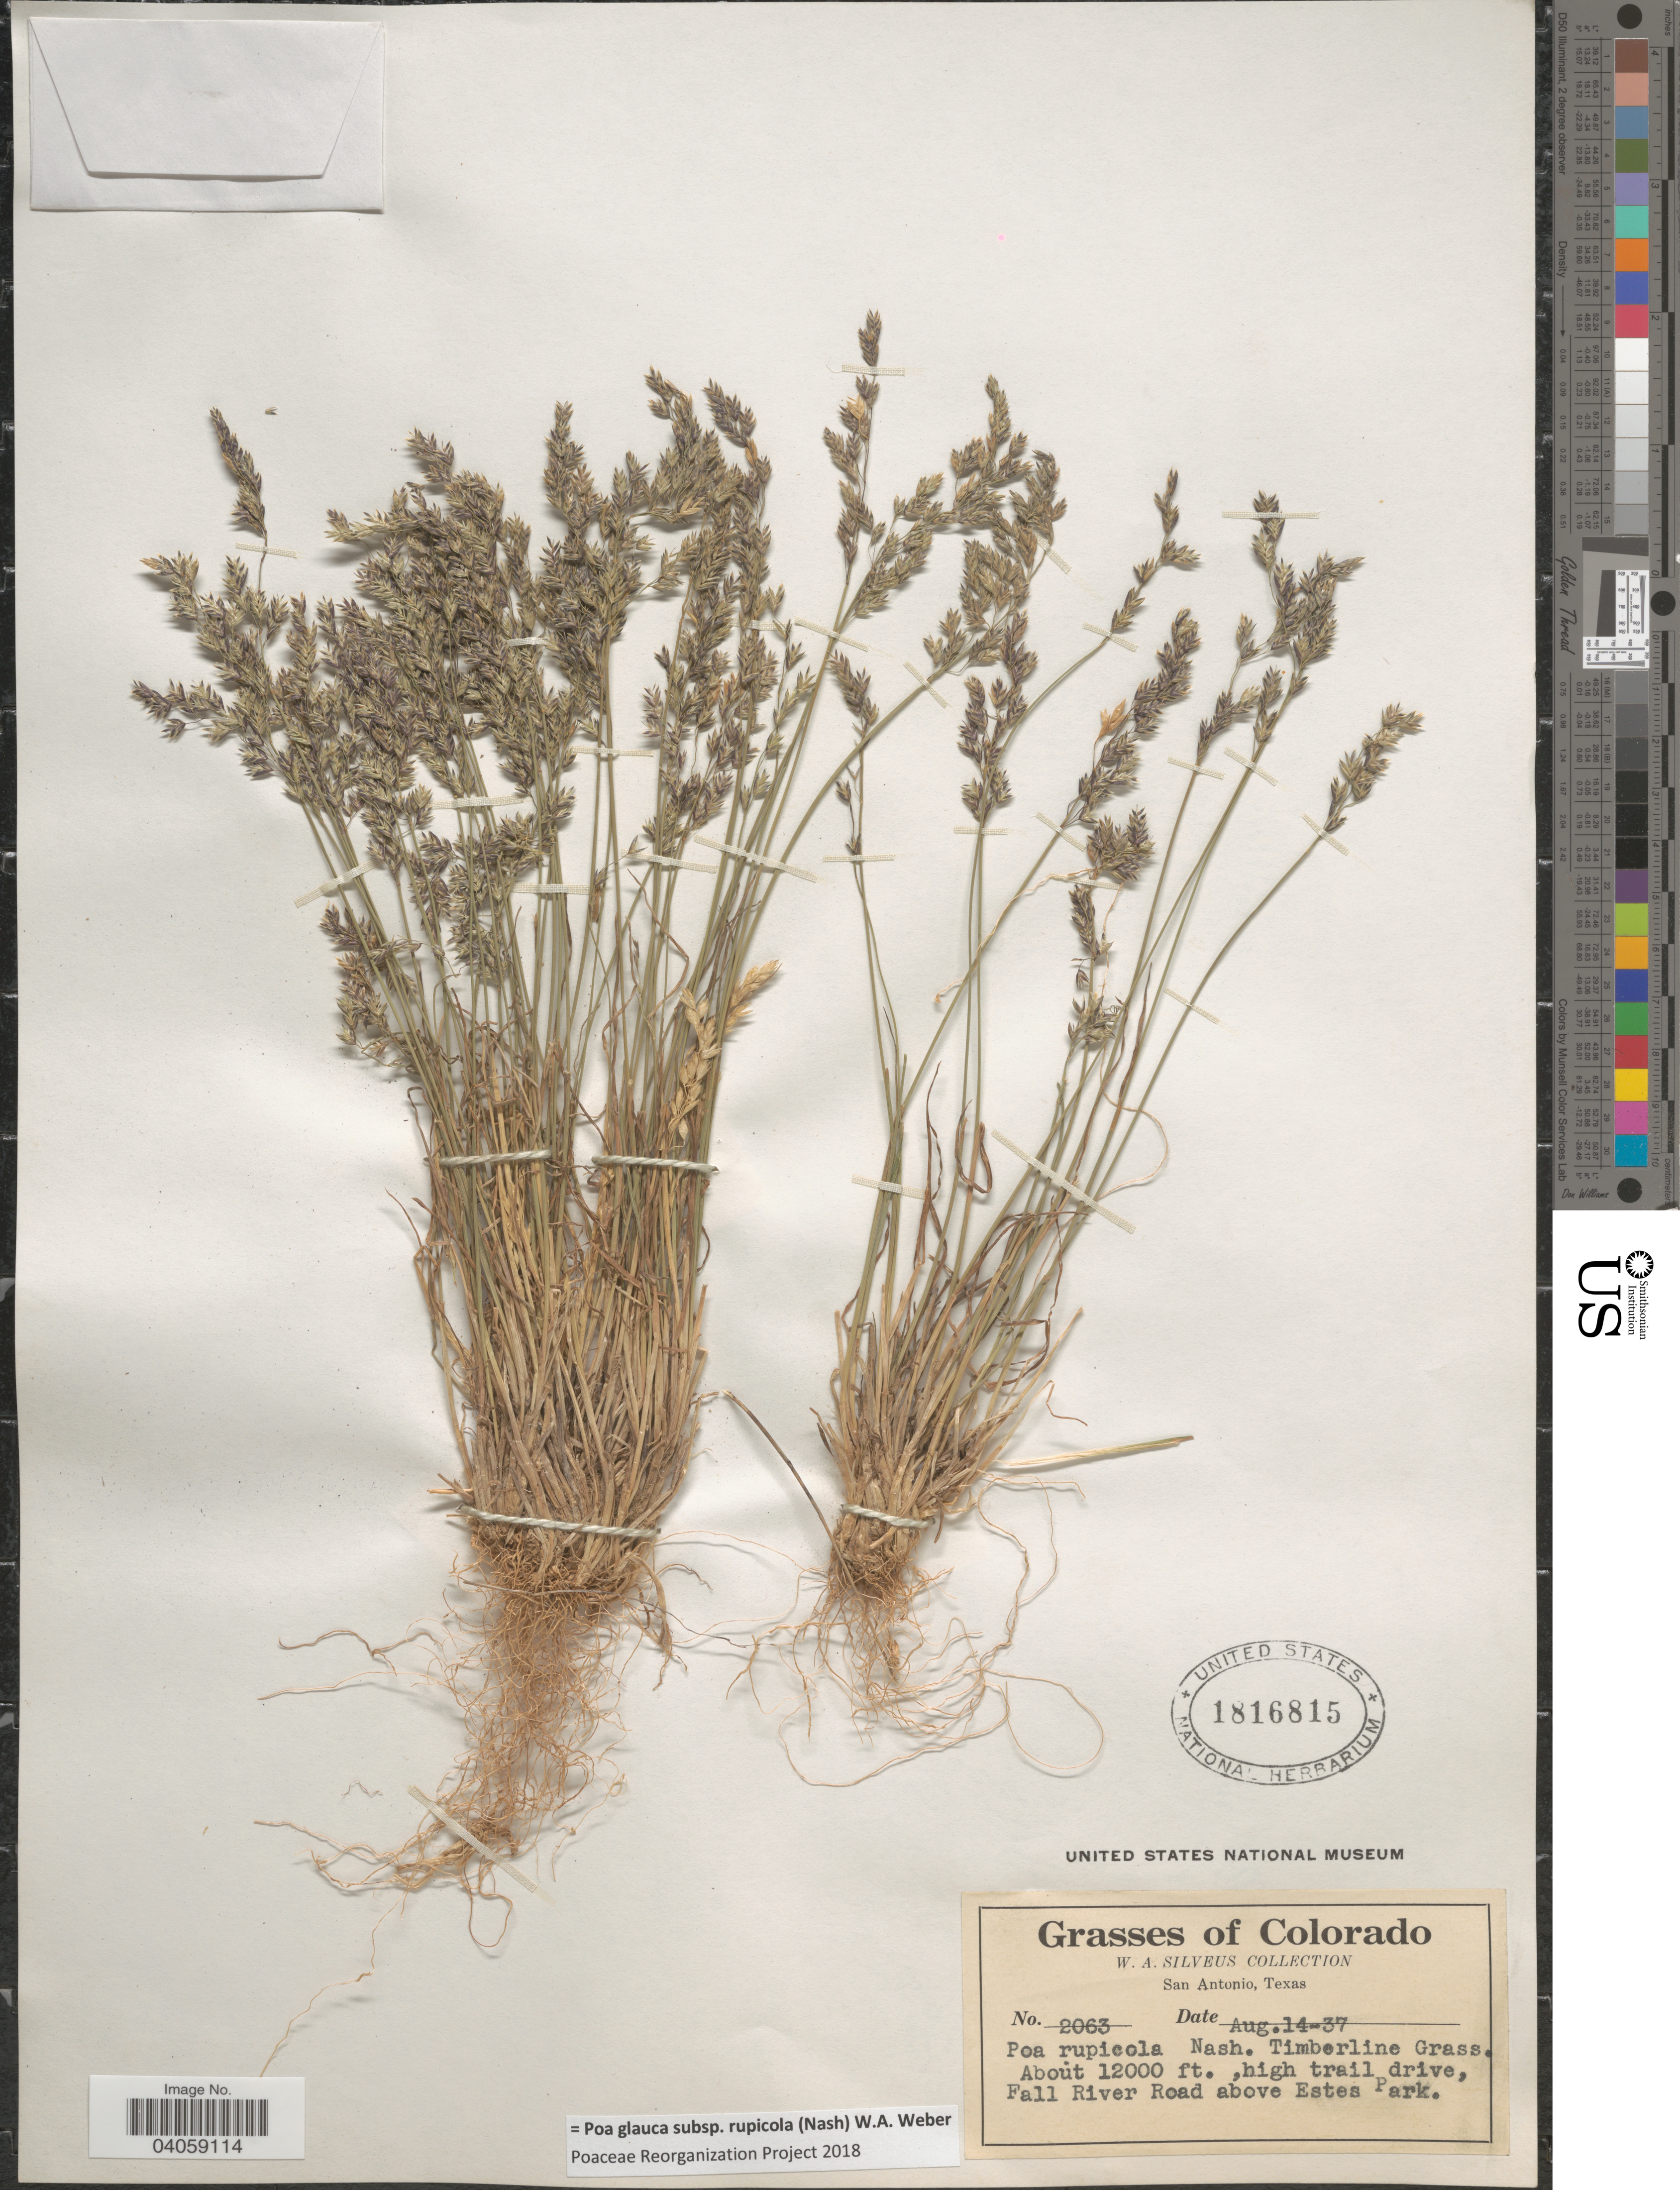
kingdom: Plantae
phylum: Tracheophyta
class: Liliopsida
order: Poales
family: Poaceae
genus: Poa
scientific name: Poa glauca subsp. rupicola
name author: (Nash) W.A. Weber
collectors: W. Silveus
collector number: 2063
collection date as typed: Transcribed d/m/y: 14/8/37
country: United States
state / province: Colorado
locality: High trail drive, Fall River Road above Estes Park.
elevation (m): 3658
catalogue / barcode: US 1816815